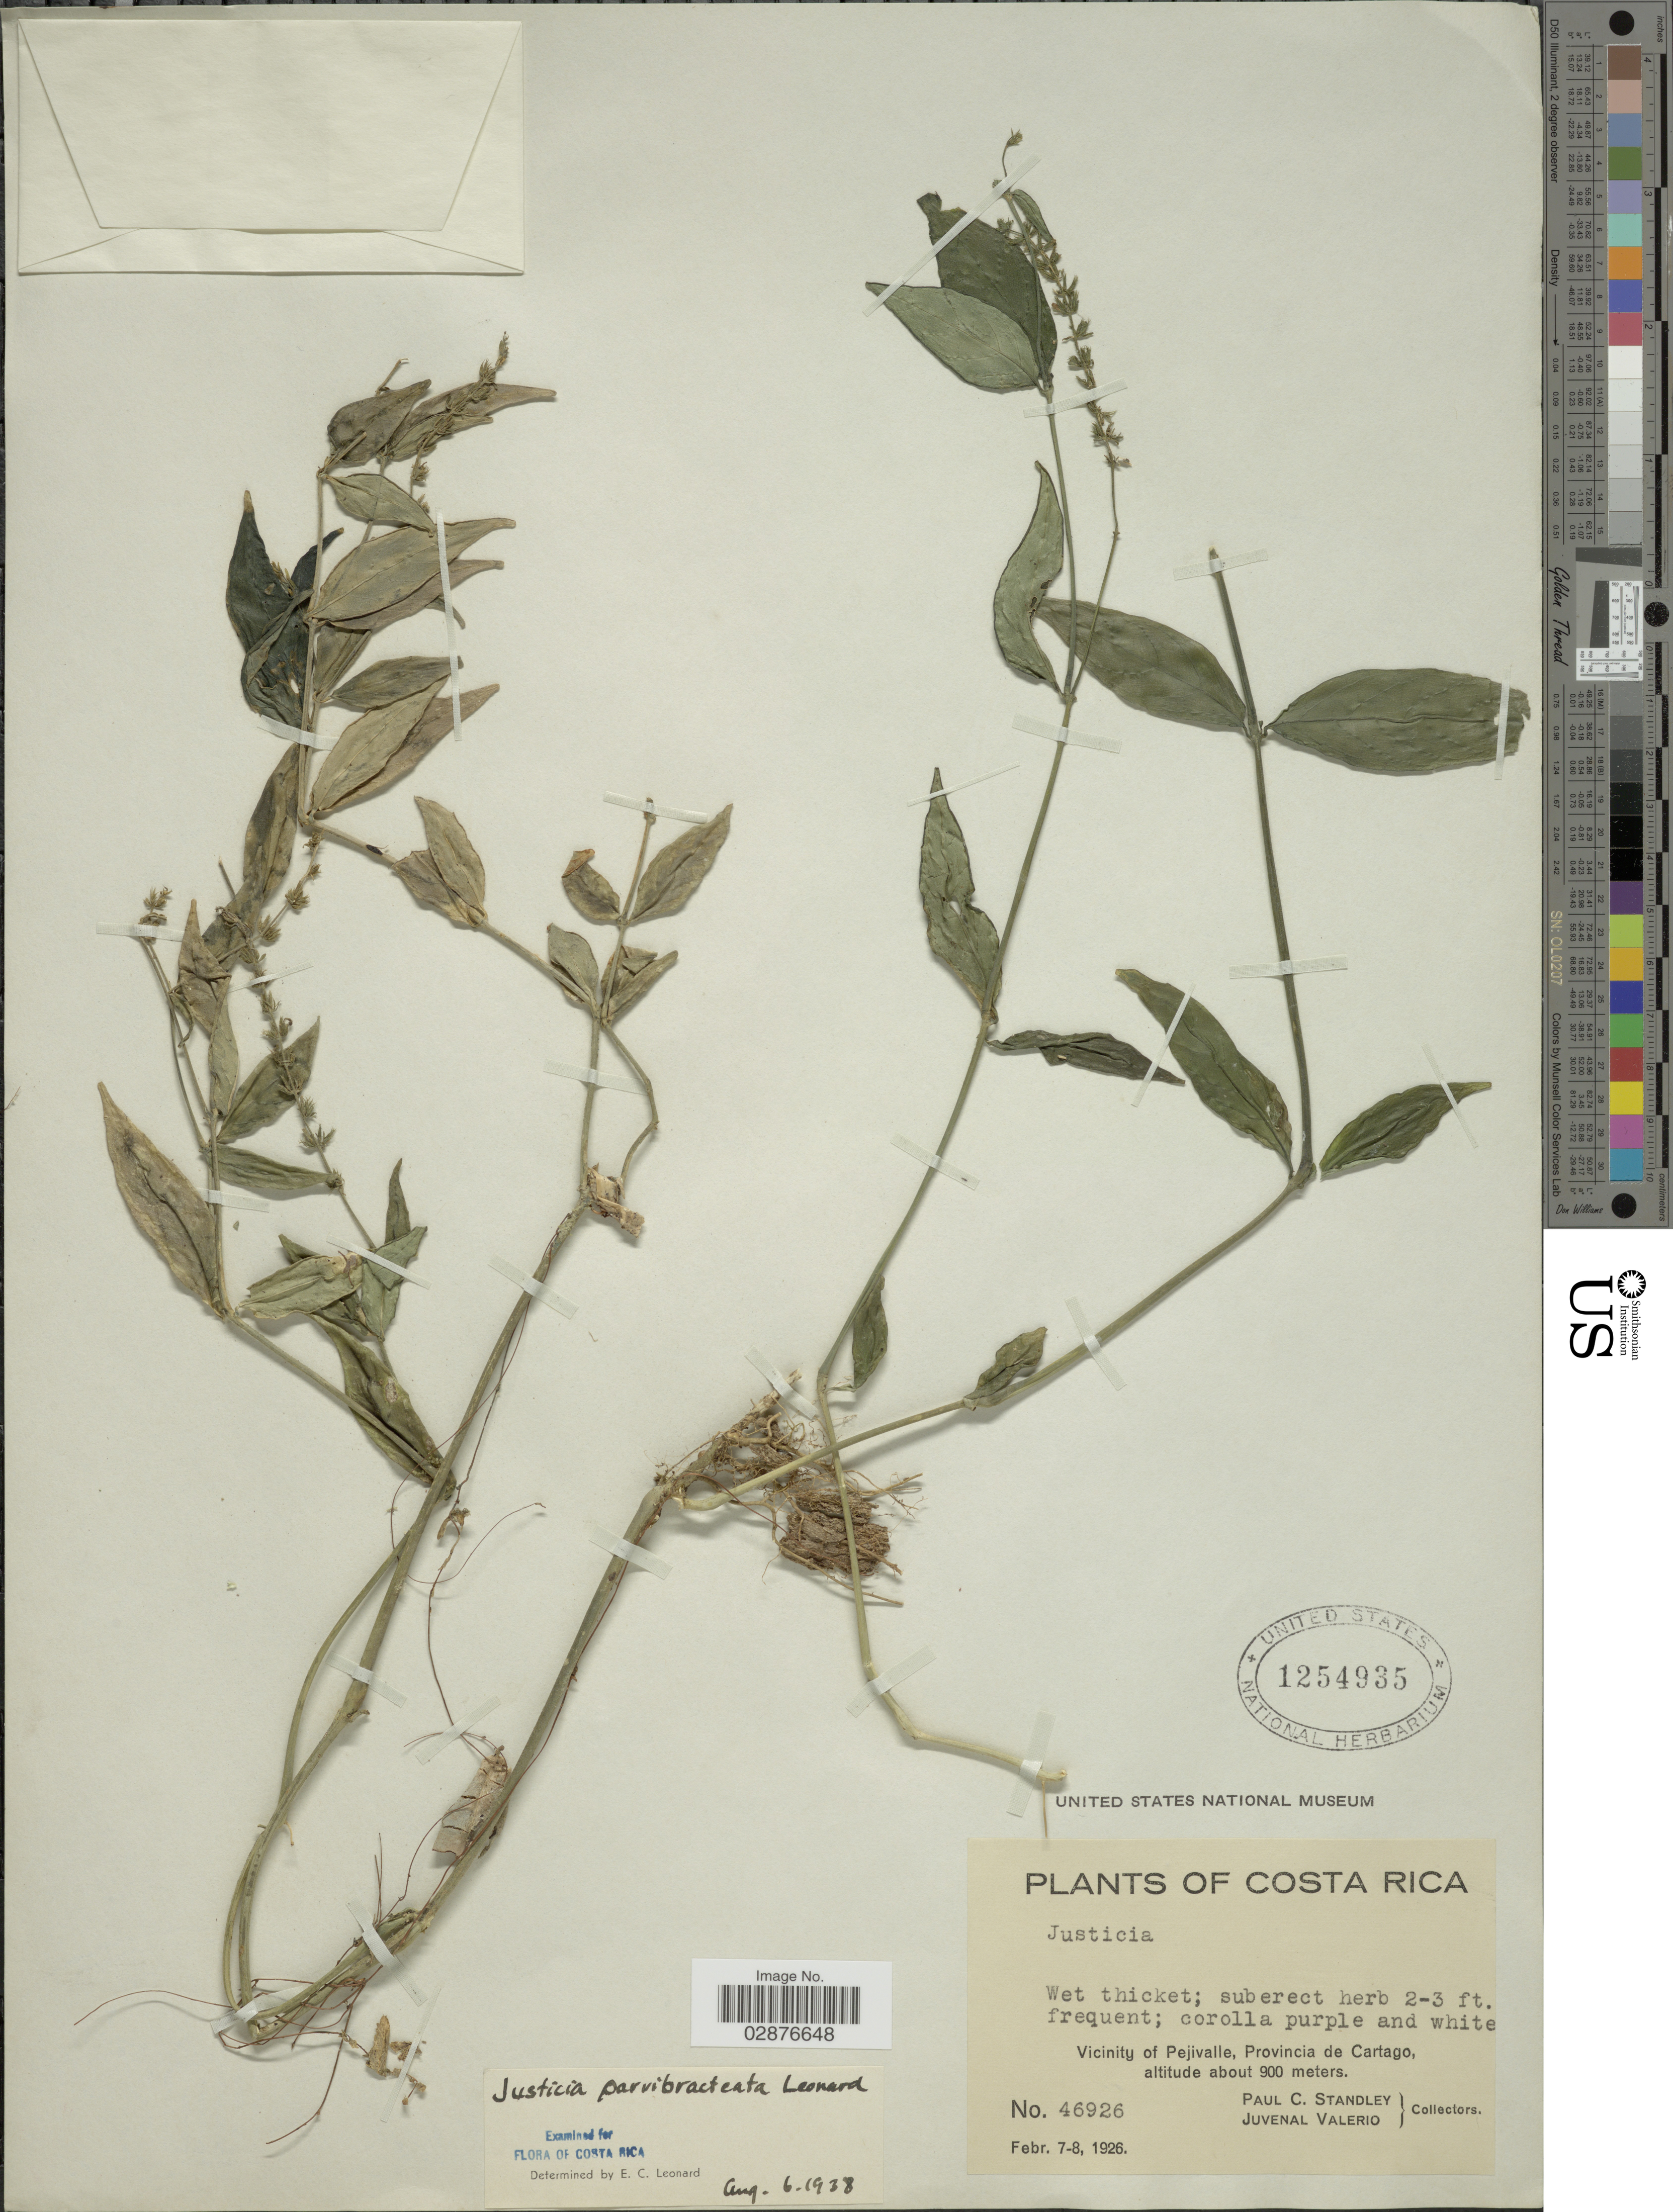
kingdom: Plantae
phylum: Tracheophyta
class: Magnoliopsida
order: Lamiales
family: Acanthaceae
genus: Justicia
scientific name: Justicia parvibracteata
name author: Leonard in Standl.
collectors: P. C. Standley & J. Valerio R.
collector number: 46926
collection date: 1926-02-07/1926-02-08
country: Costa Rica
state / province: Cartago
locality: Vicinity of Pejivalle.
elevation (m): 900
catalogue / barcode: US 1254935